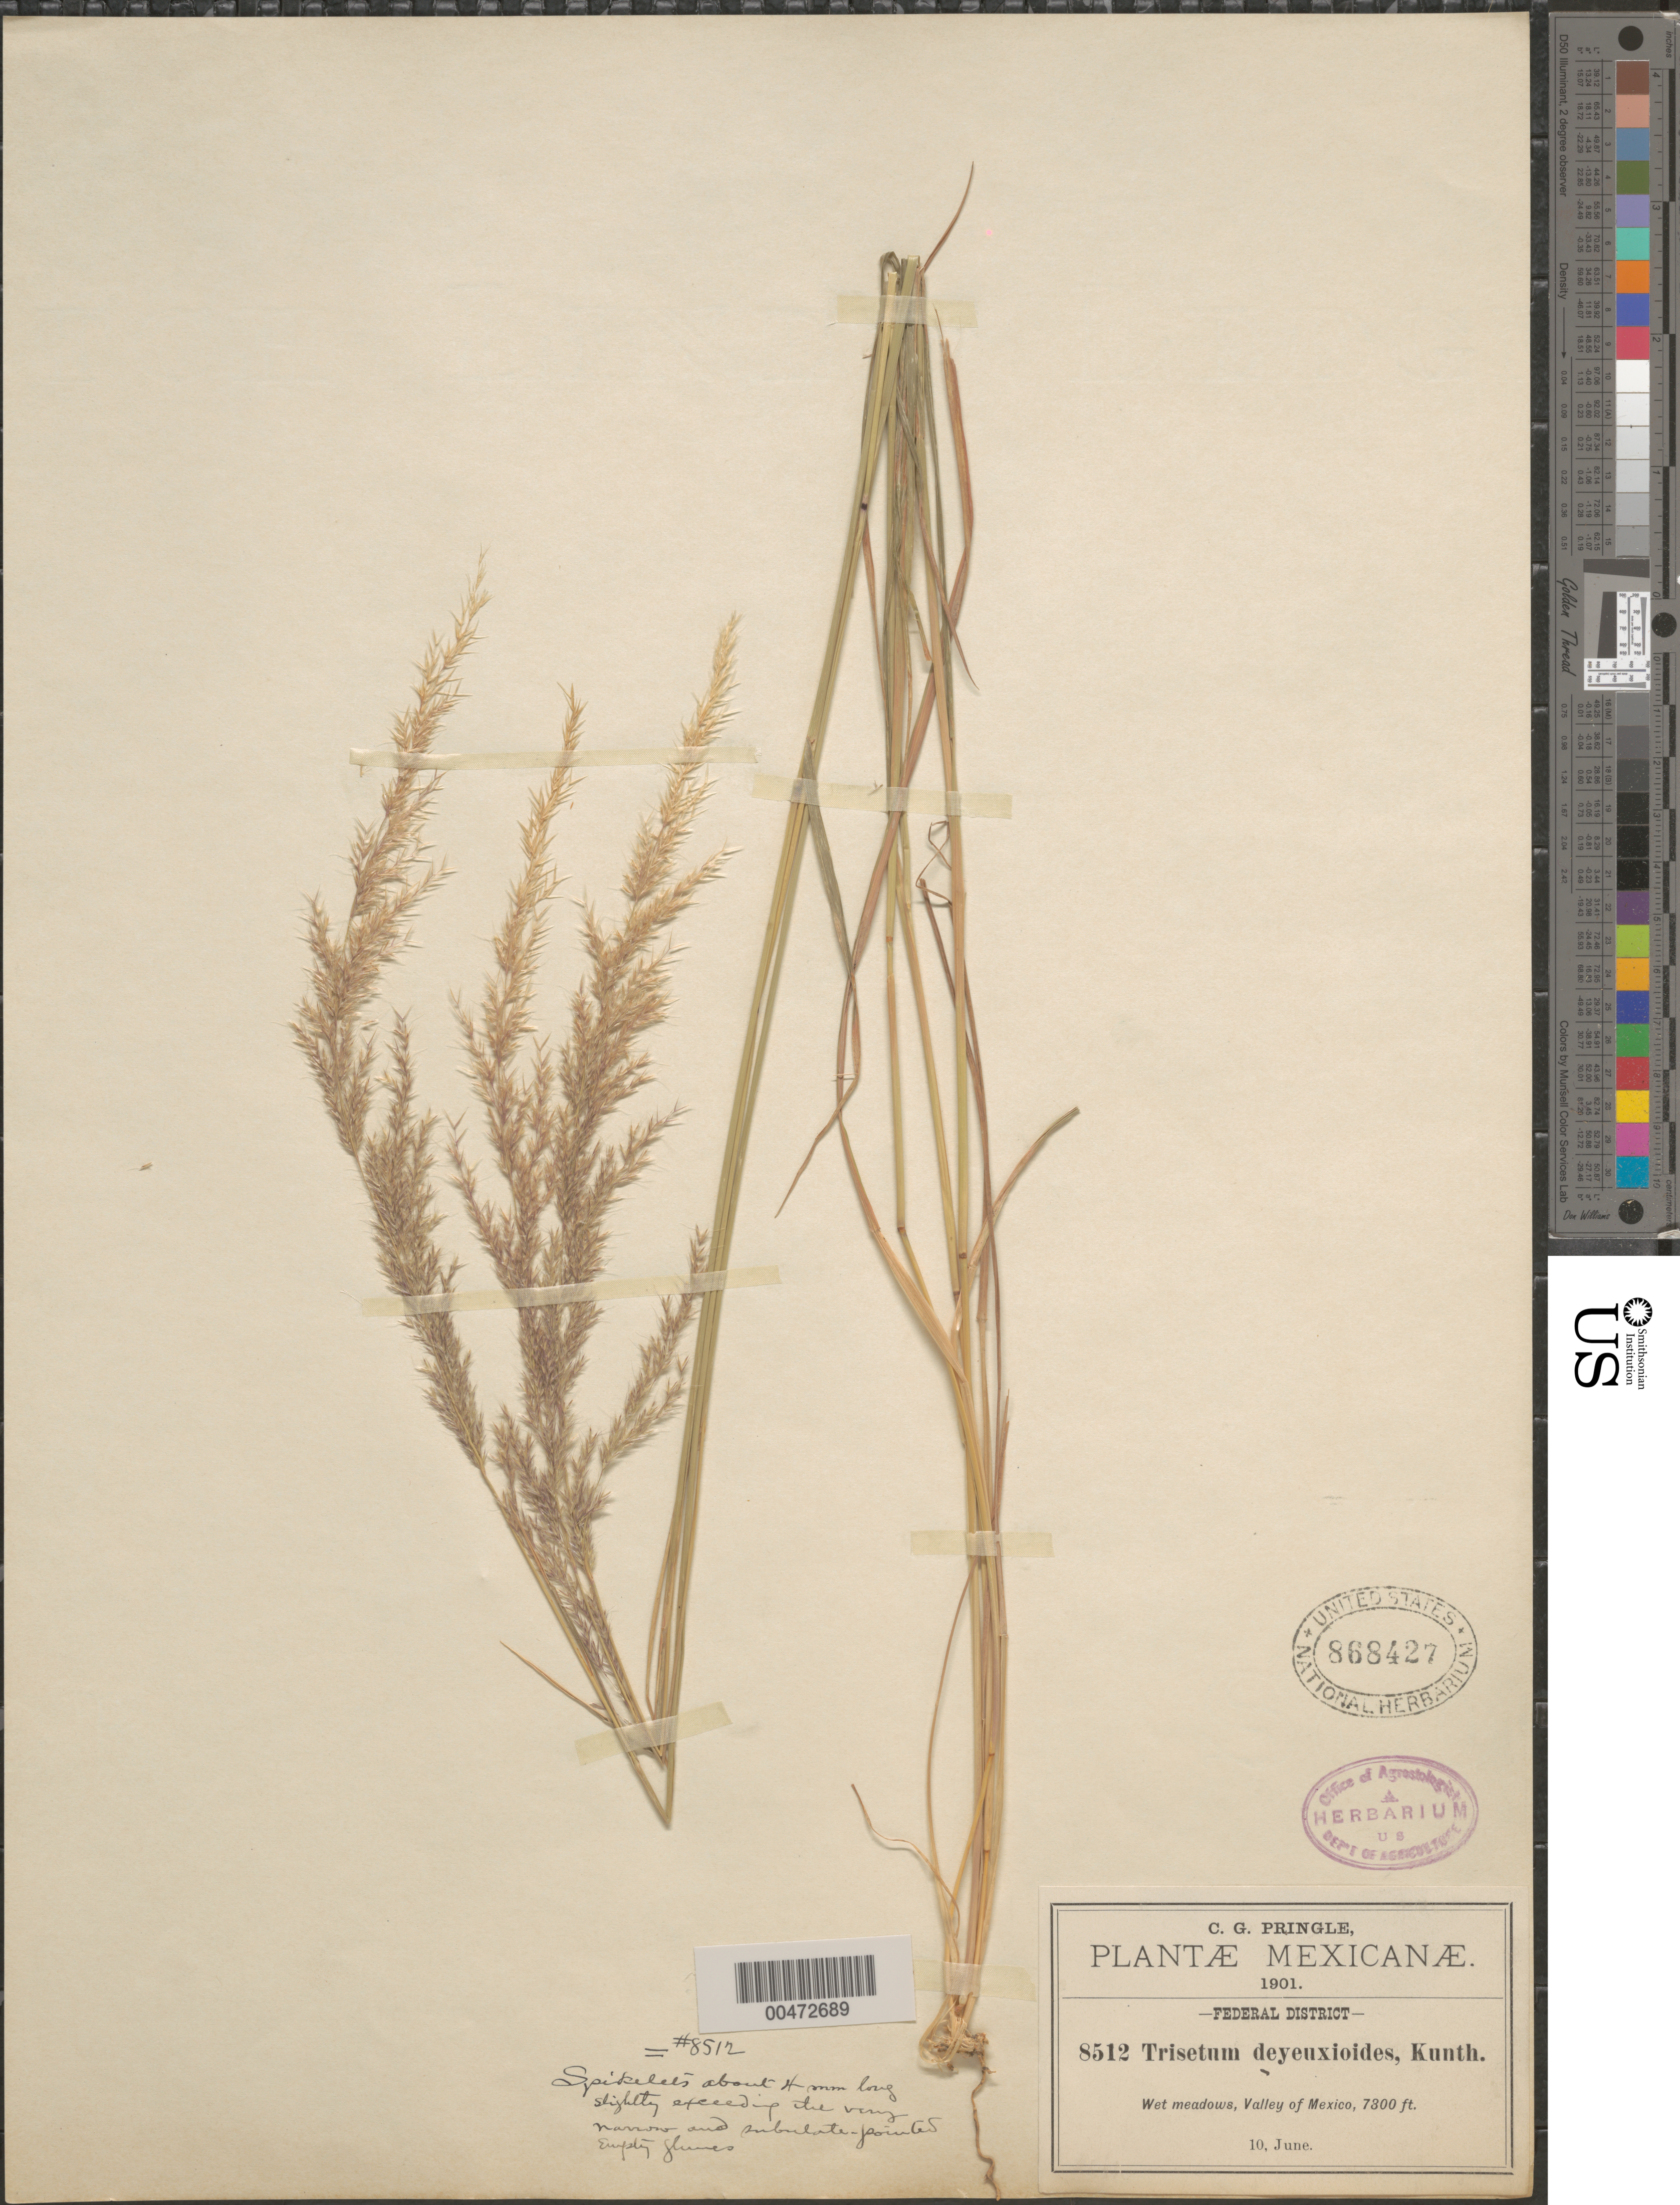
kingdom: Plantae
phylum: Tracheophyta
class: Liliopsida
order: Poales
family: Poaceae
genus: Trisetum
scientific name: Trisetum deyeuxioides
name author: (Kunth) Kunth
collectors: C. G. Pringle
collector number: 8512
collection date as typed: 10 Jun 1901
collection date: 1901-06-10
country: Mexico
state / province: Distrito Federal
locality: Valley of Mexico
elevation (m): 2225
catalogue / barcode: US 868427